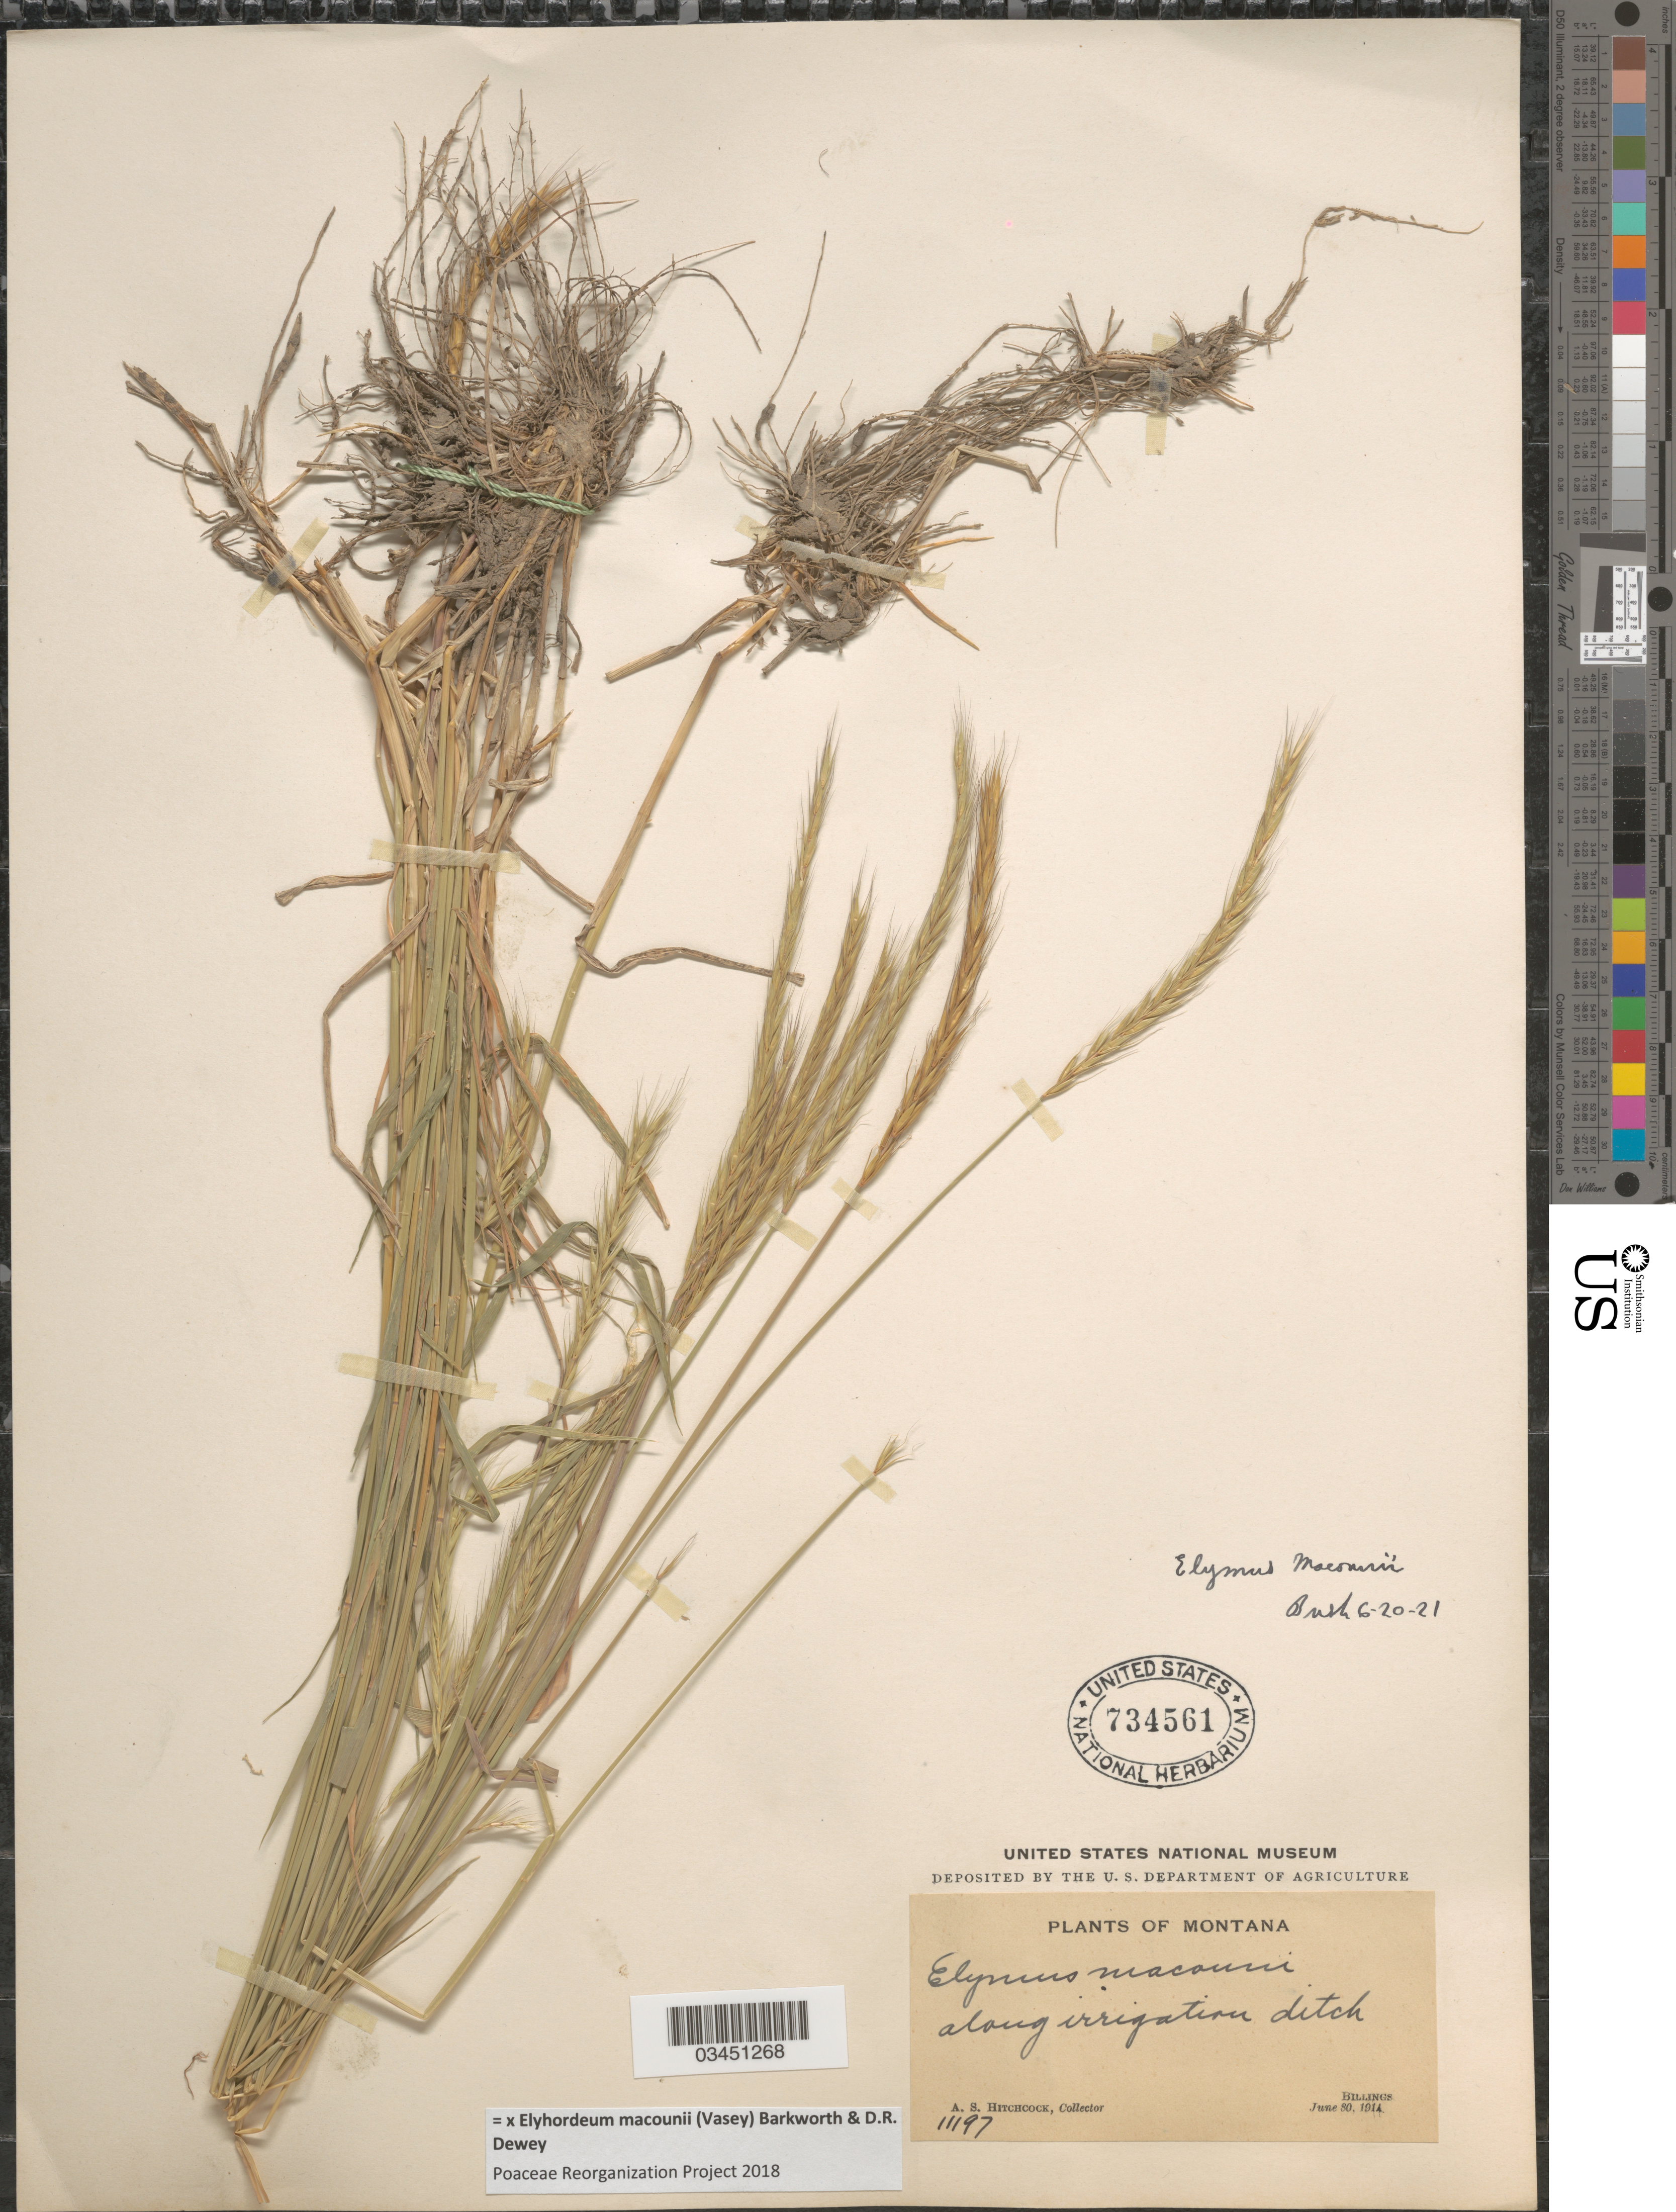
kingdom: Plantae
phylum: Tracheophyta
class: Liliopsida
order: Poales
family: Poaceae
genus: Elyhordeum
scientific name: x Elyhordeum macounii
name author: (Vasey) Barkworth & Dewey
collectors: A. S. Hitchcock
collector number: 11197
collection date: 1914-06-30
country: United States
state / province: Montana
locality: Along irrigation ditch. Billings.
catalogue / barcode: US 734561